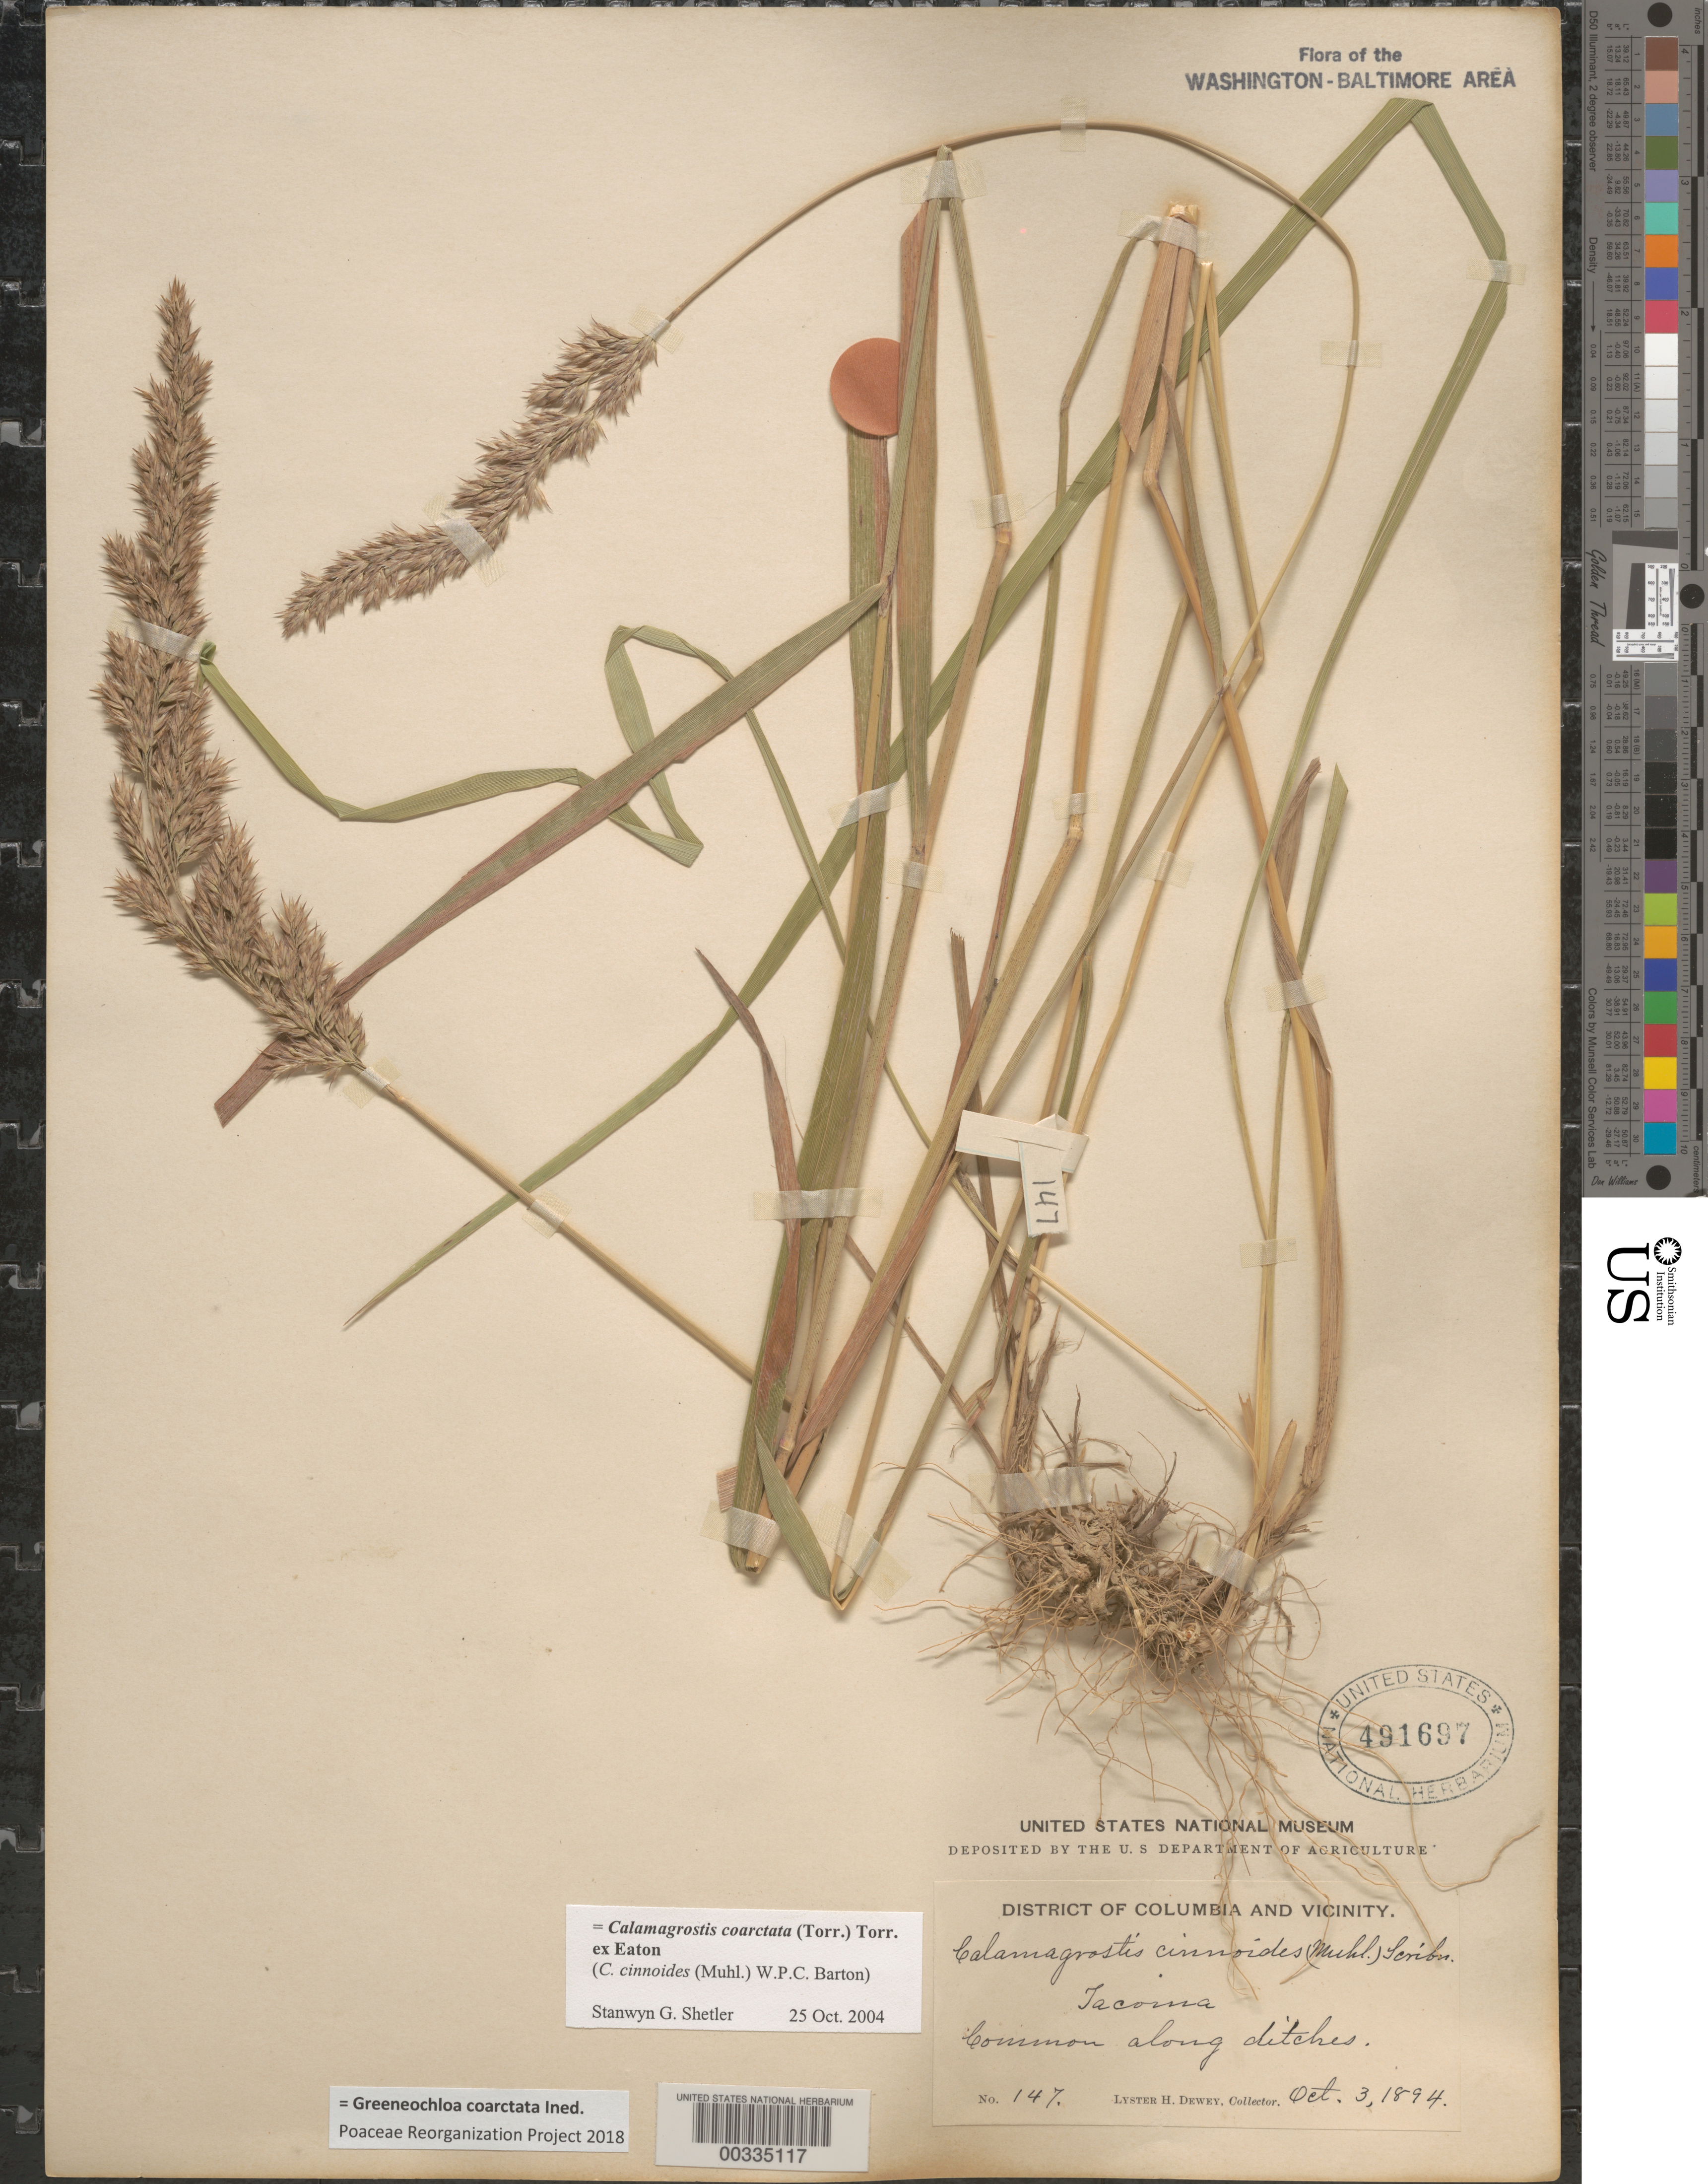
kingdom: Plantae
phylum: Tracheophyta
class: Liliopsida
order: Poales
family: Poaceae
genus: Greeneochloa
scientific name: Greeneochloa coarctata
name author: (Torr. ex Eaton) P.M. Peterson et al.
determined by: Poaceae Reorganization Project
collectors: L. H. Dewey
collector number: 147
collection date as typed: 03 Oct 1894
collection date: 1894-10-03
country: United States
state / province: District of Columbia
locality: Tacoma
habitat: Along ditches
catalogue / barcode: US 491697